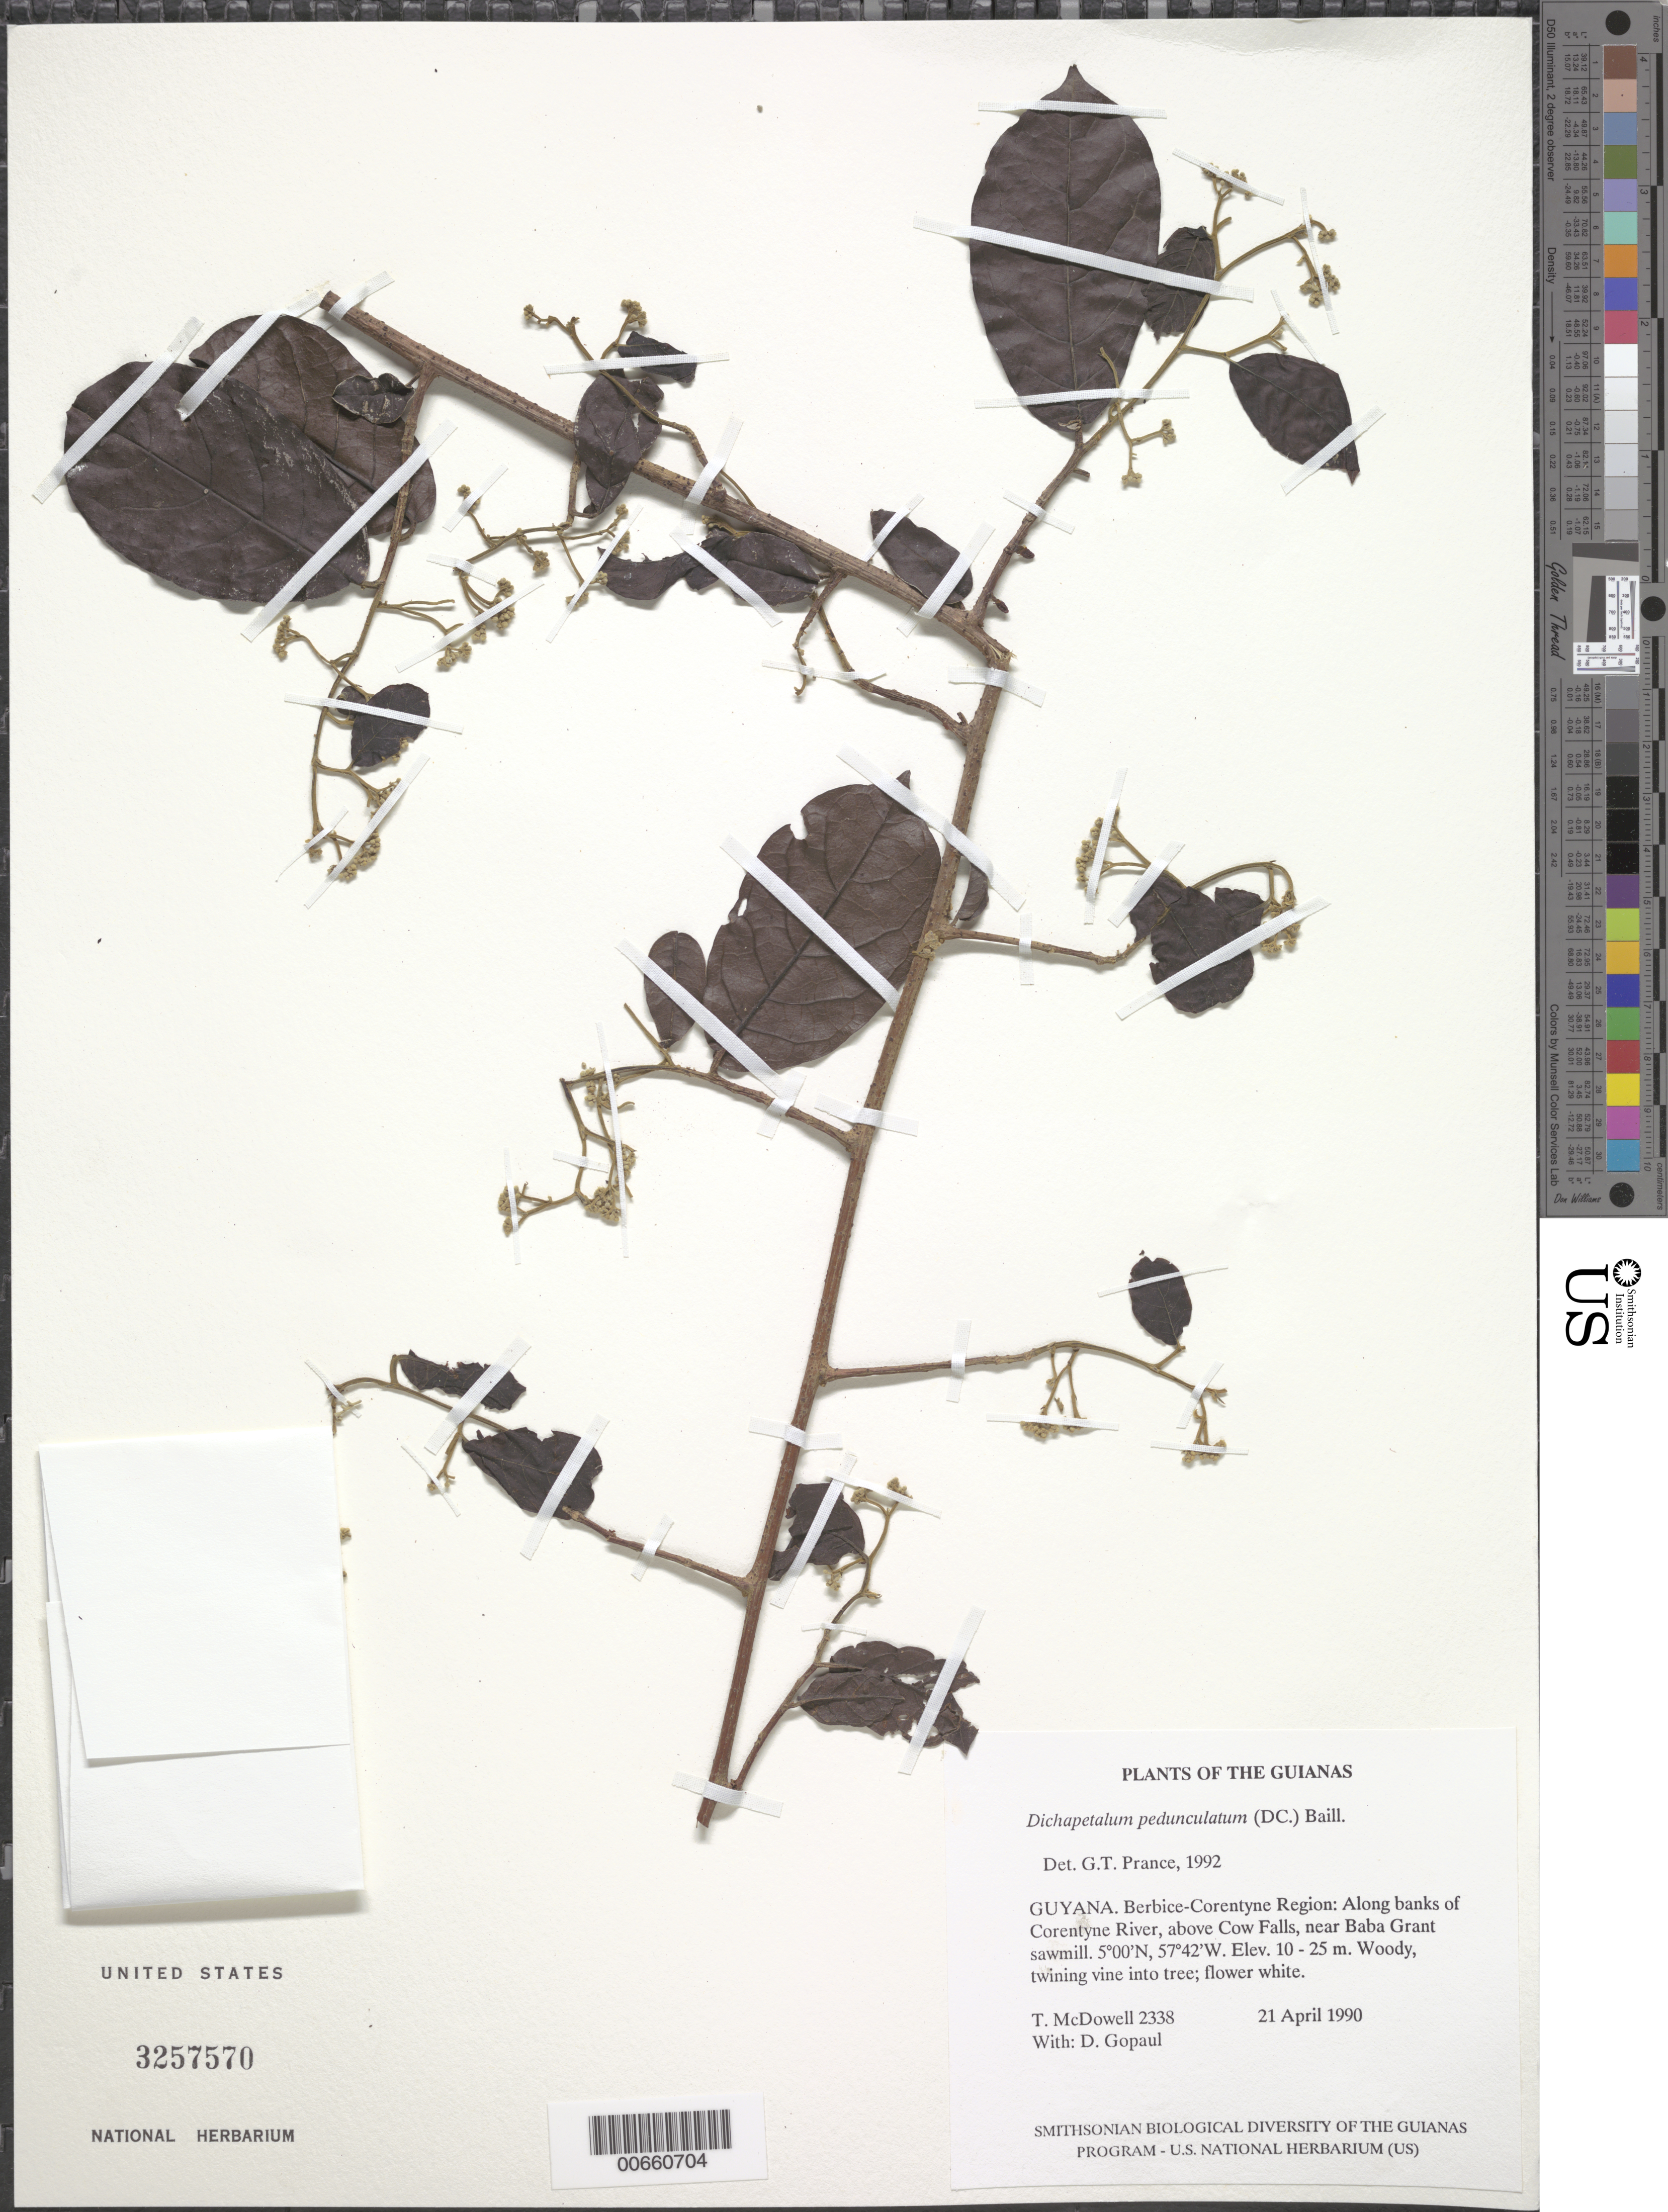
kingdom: Plantae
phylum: Tracheophyta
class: Magnoliopsida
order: Malpighiales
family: Dichapetalaceae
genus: Dichapetalum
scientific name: Dichapetalum pedunculatum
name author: (DC.) Baill.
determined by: Prance, G. T.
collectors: T. McDowell & D. Gopaul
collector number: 2338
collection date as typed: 19 April 1990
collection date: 1990-04-19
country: Guyana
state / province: E. Berbice-Corentyne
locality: Along banks of Corentyne River, above Cow Falls, near the Baba Grant sawmill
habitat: Along river and in nearby forest, logging area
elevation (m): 10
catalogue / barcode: US 3257570